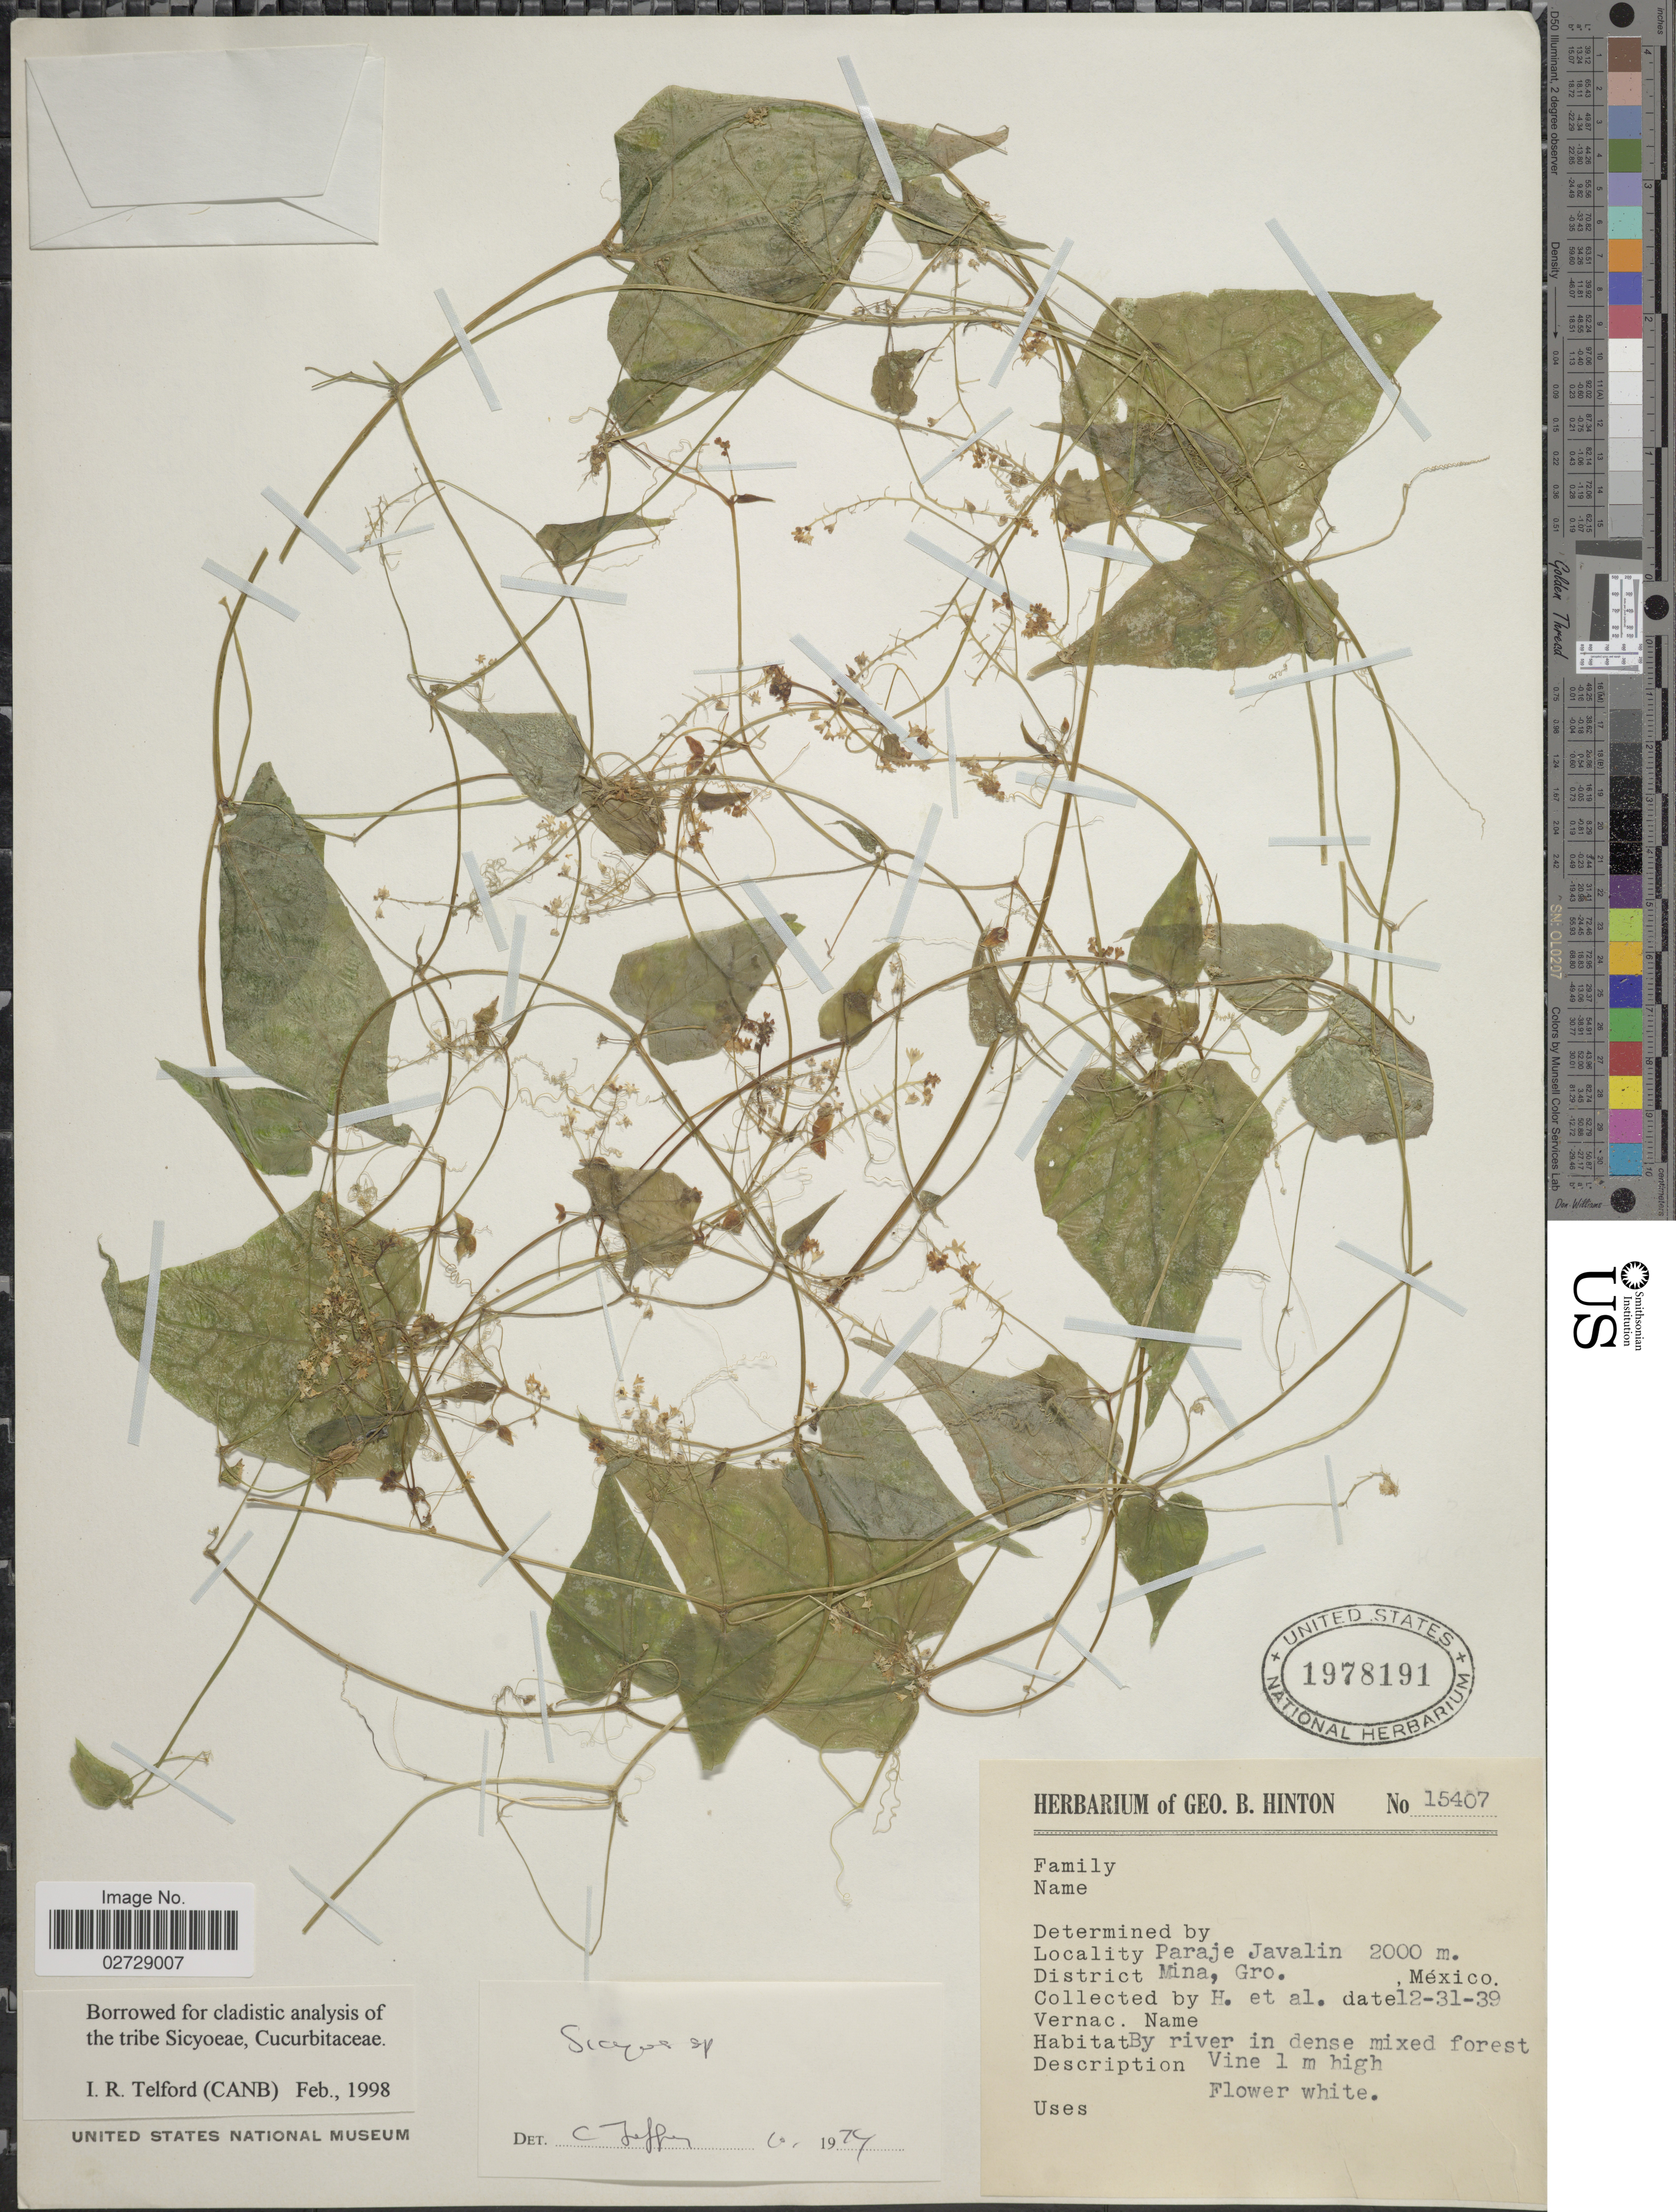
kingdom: Plantae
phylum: Tracheophyta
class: Magnoliopsida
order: Cucurbitales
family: Cucurbitaceae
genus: Sicyos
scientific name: Sicyos sp.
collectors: G. B. Hinton & et al.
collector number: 15407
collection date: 1939-12-31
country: Mexico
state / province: Guerrero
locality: Oarahe Javalin, District Mina, By river in dense mixed forest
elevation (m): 2000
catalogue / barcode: US 1978191